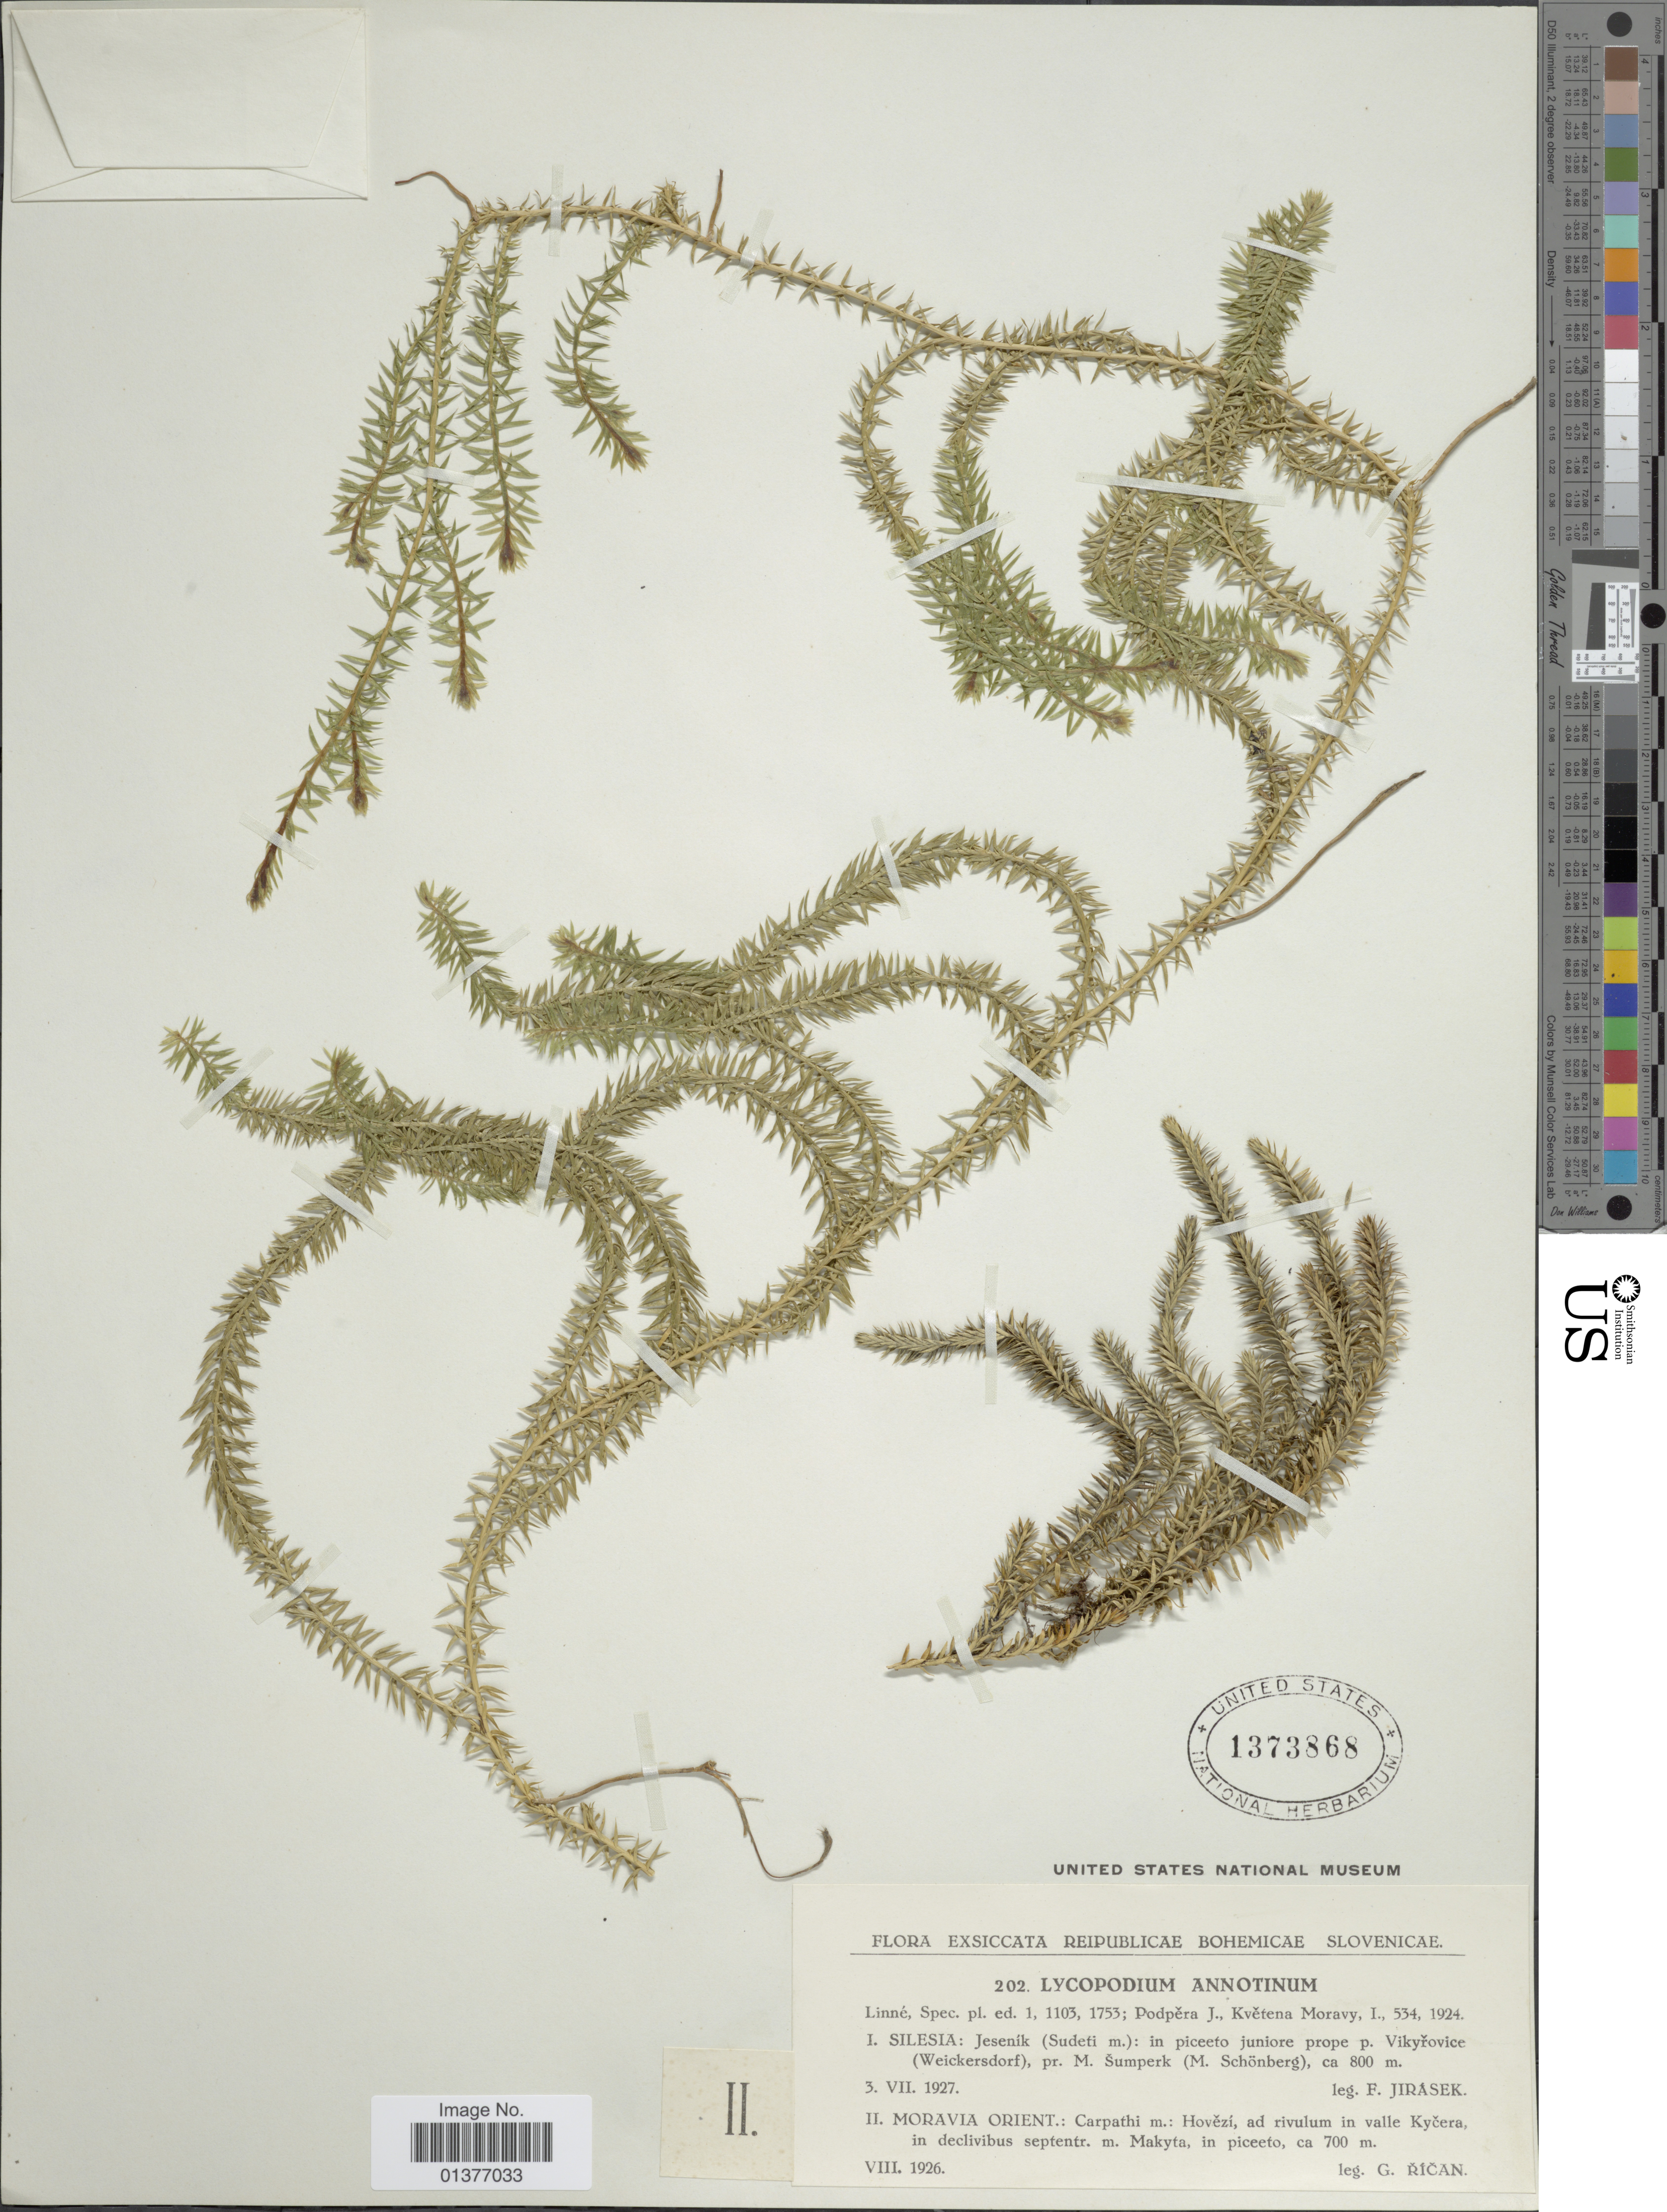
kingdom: Plantae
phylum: Tracheophyta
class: Lycopodiopsida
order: Lycopodiales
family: Lycopodiaceae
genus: Spinulum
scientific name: Spinulum annotinum subsp. annotinum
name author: (L.) A. Haines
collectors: F. Jirasek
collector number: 202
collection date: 1927-07-03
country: Czechia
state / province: Moravian-Silesian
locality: Jesenik(sudeti m.).: in piceeto juniore prope p. Vikyrovice (Weickersdorf), pr. M. Sumperk(M.Schonberg)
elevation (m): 800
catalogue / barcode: US 1373868